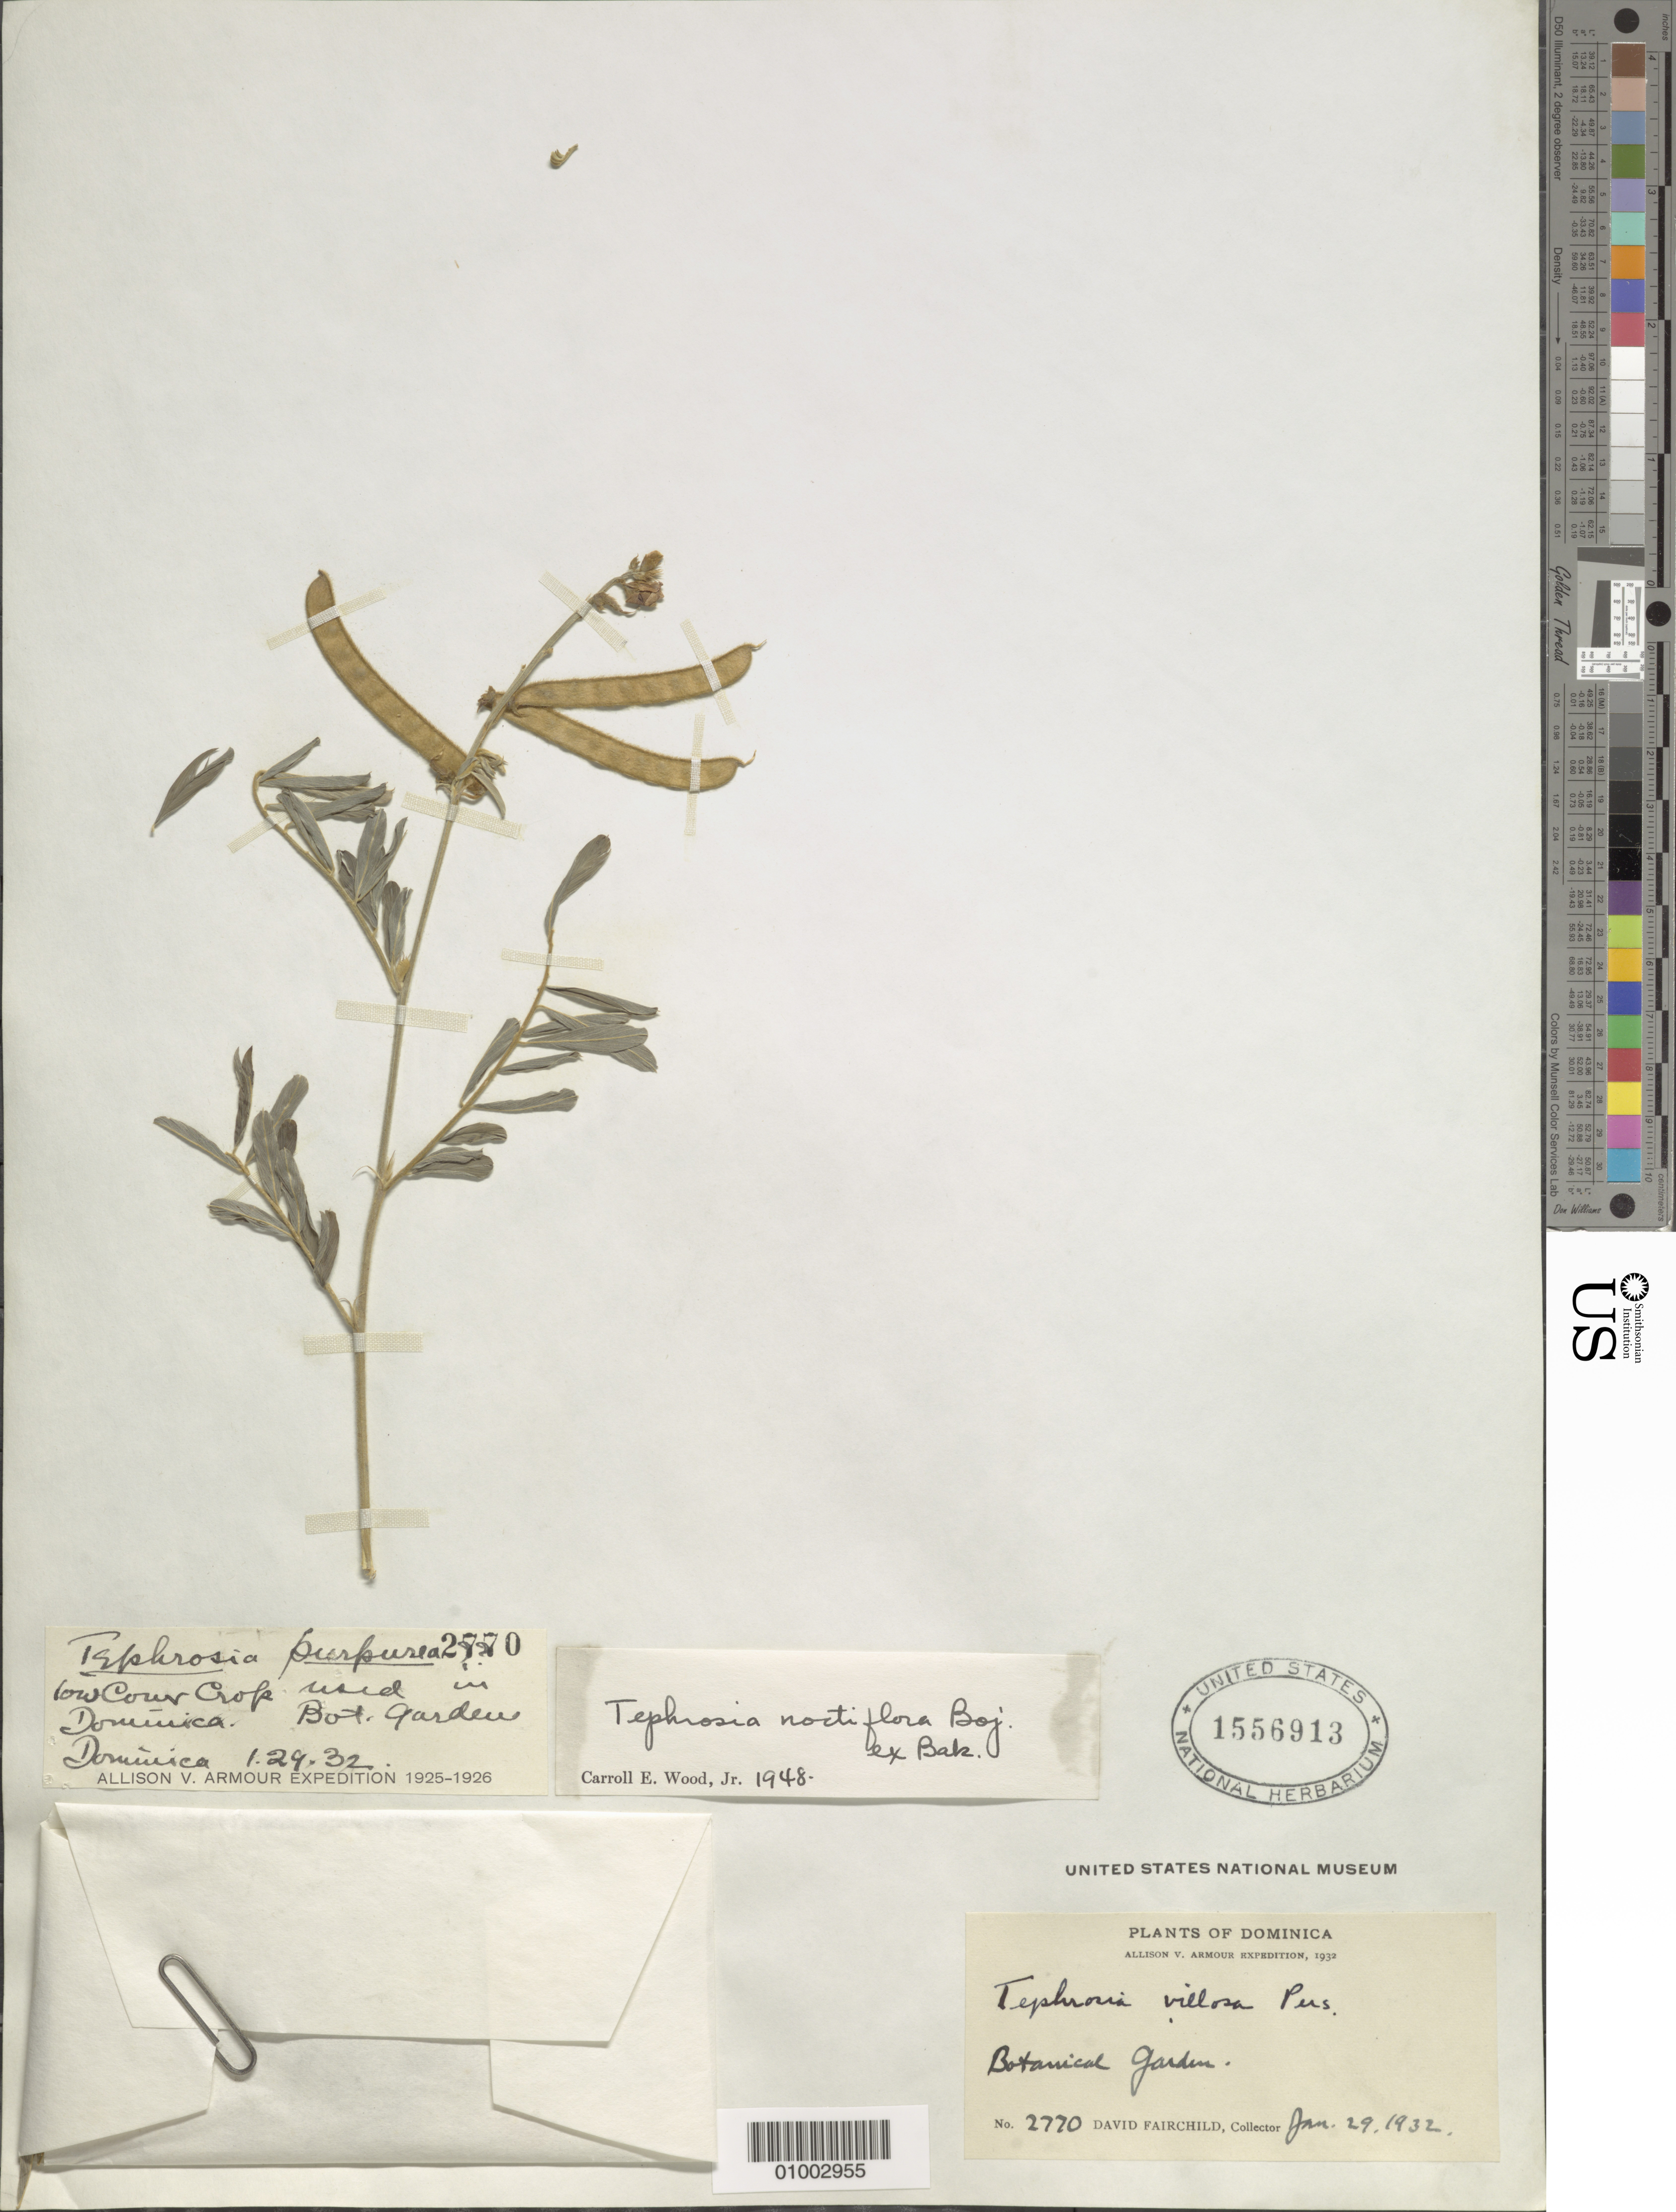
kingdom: Plantae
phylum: Tracheophyta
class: Magnoliopsida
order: Fabales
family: Fabaceae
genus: Tephrosia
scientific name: Tephrosia noctiflora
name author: Bojer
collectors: D. Fairchild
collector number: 2770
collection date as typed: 29 Jan 1932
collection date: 1932-01-29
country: Dominica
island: Dominica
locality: Botanical garden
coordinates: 0 N, 0 E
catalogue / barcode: US 1556913